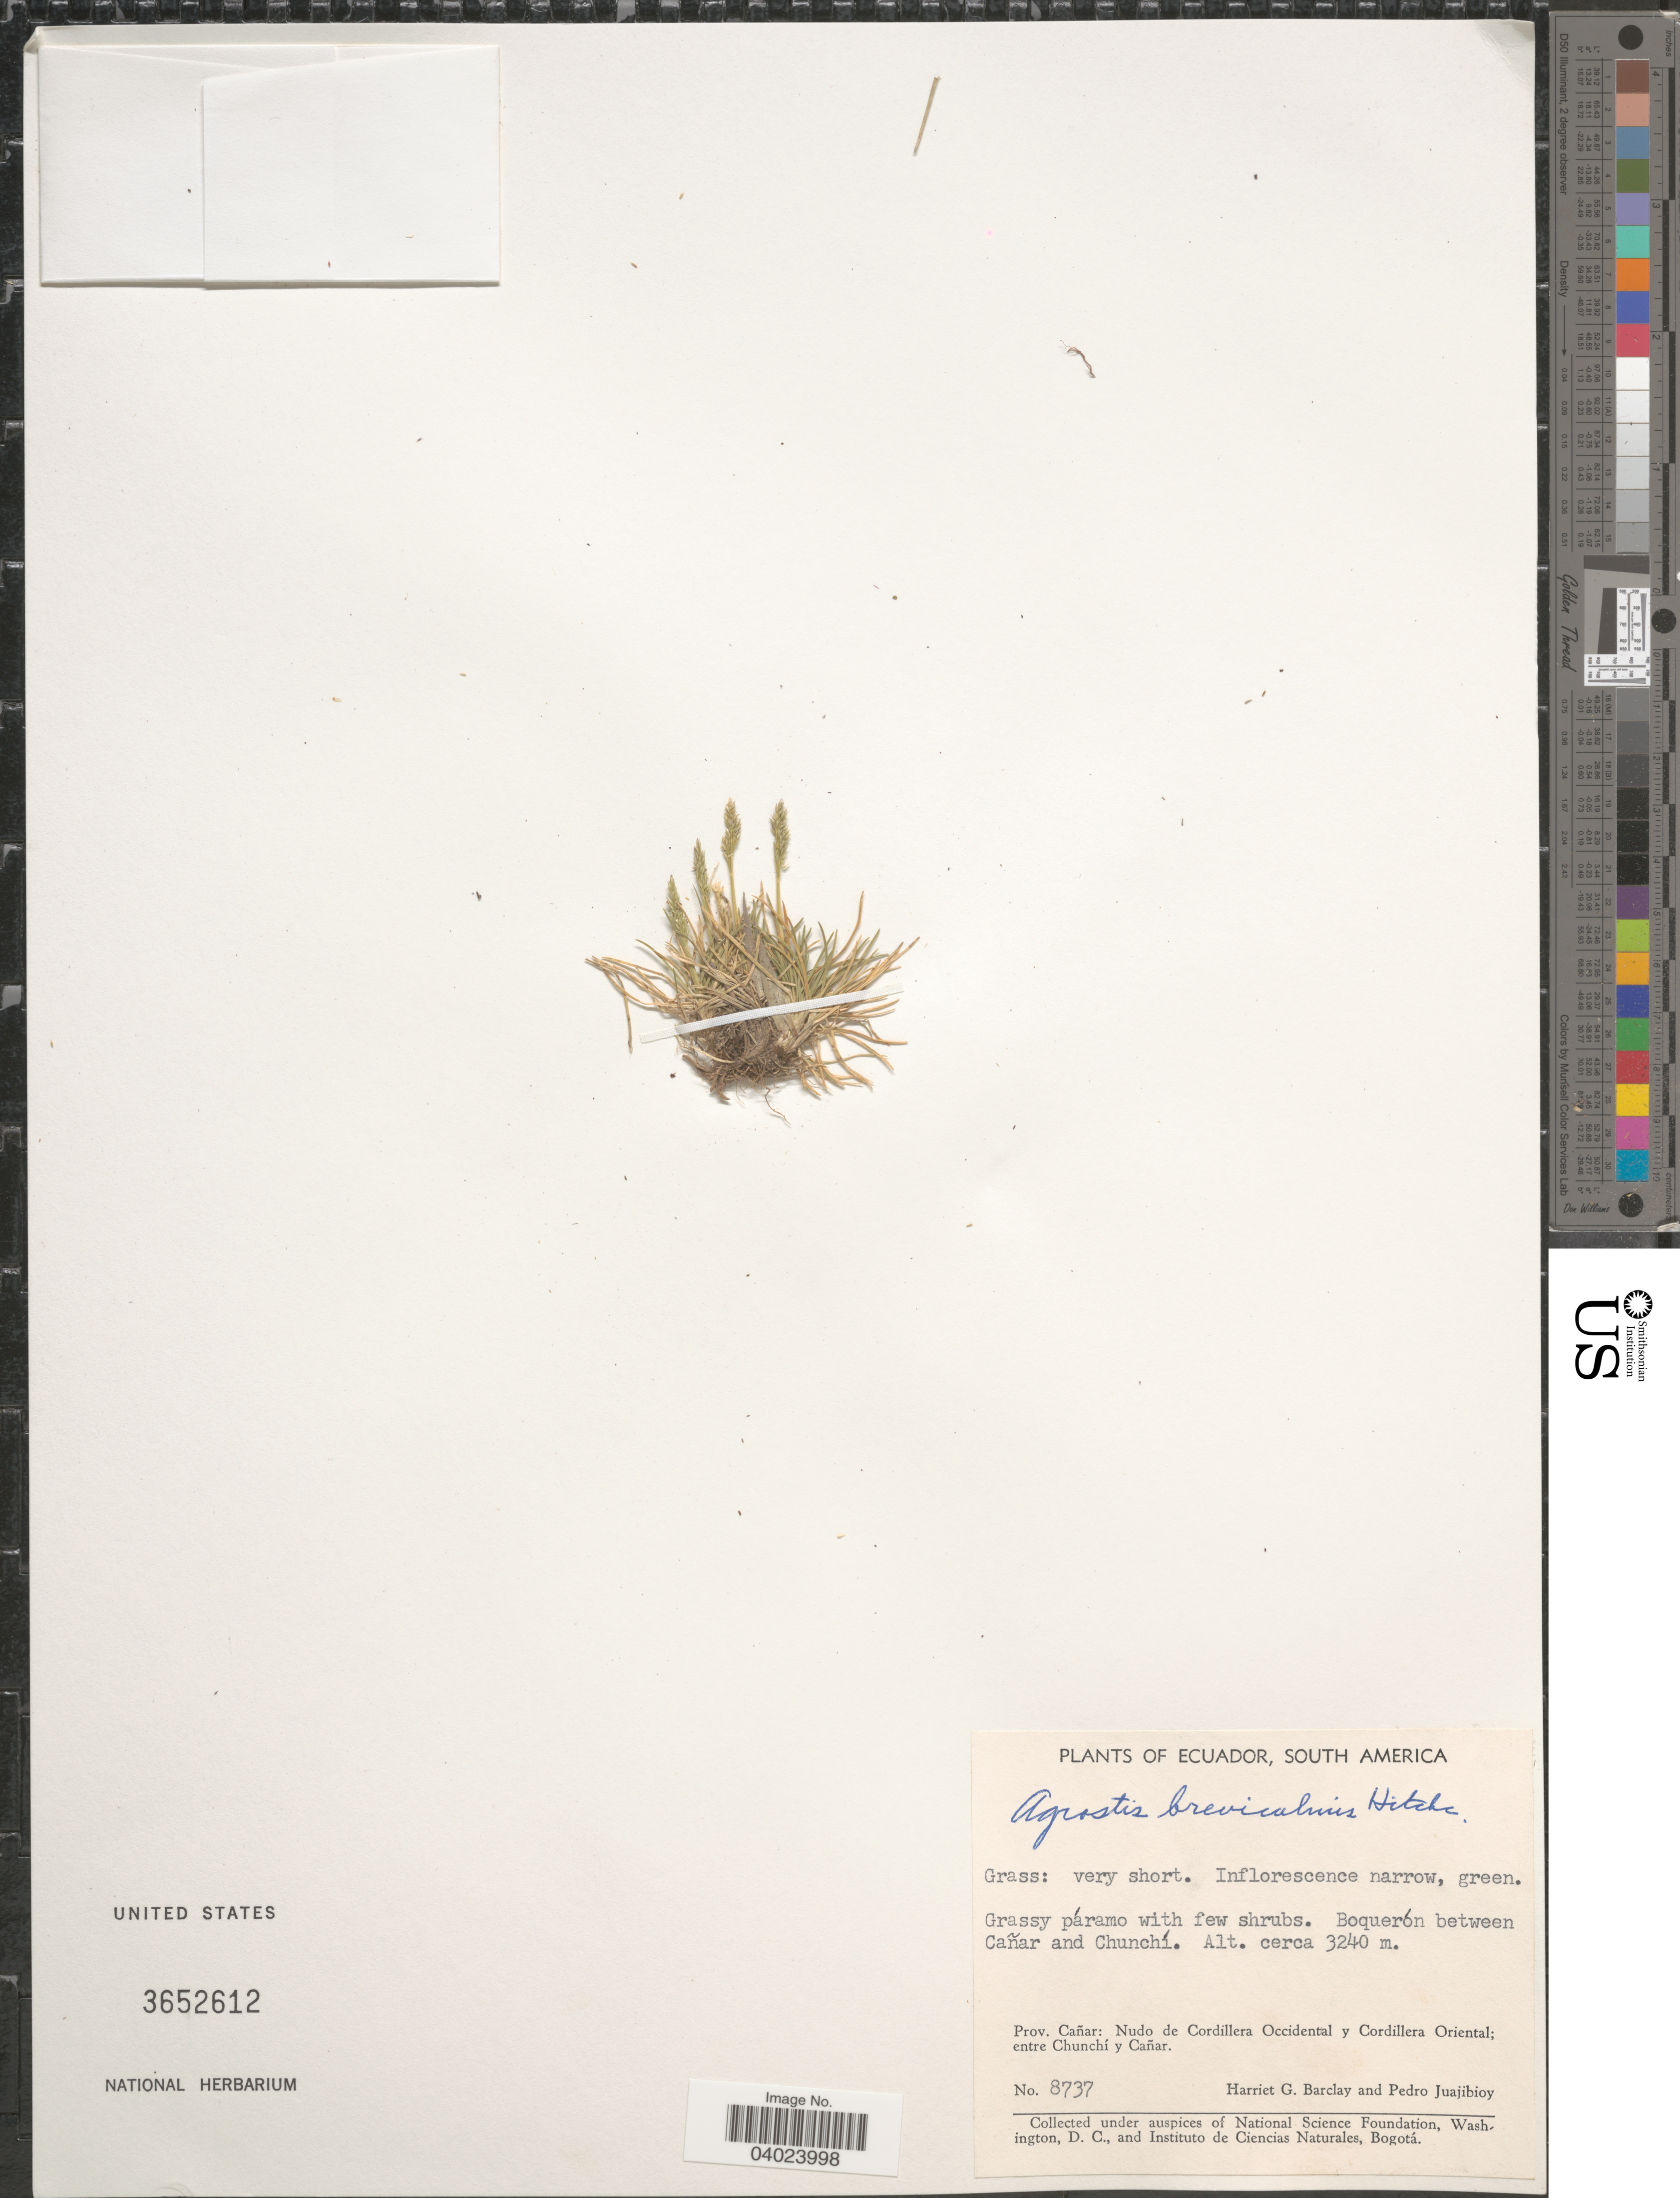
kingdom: Plantae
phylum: Tracheophyta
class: Liliopsida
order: Poales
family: Poaceae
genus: Agrostis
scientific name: Agrostis breviculmis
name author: Hitchc.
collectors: H. G. Barclay & P. Juajibioy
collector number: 8737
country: Ecuador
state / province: Cañar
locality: Boquerón between Cañar and Chunchí. Nudo de Cordillera Occidental y Cordillera Oriental; entre Chunchí y Cañar.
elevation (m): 3240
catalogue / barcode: US 3652612